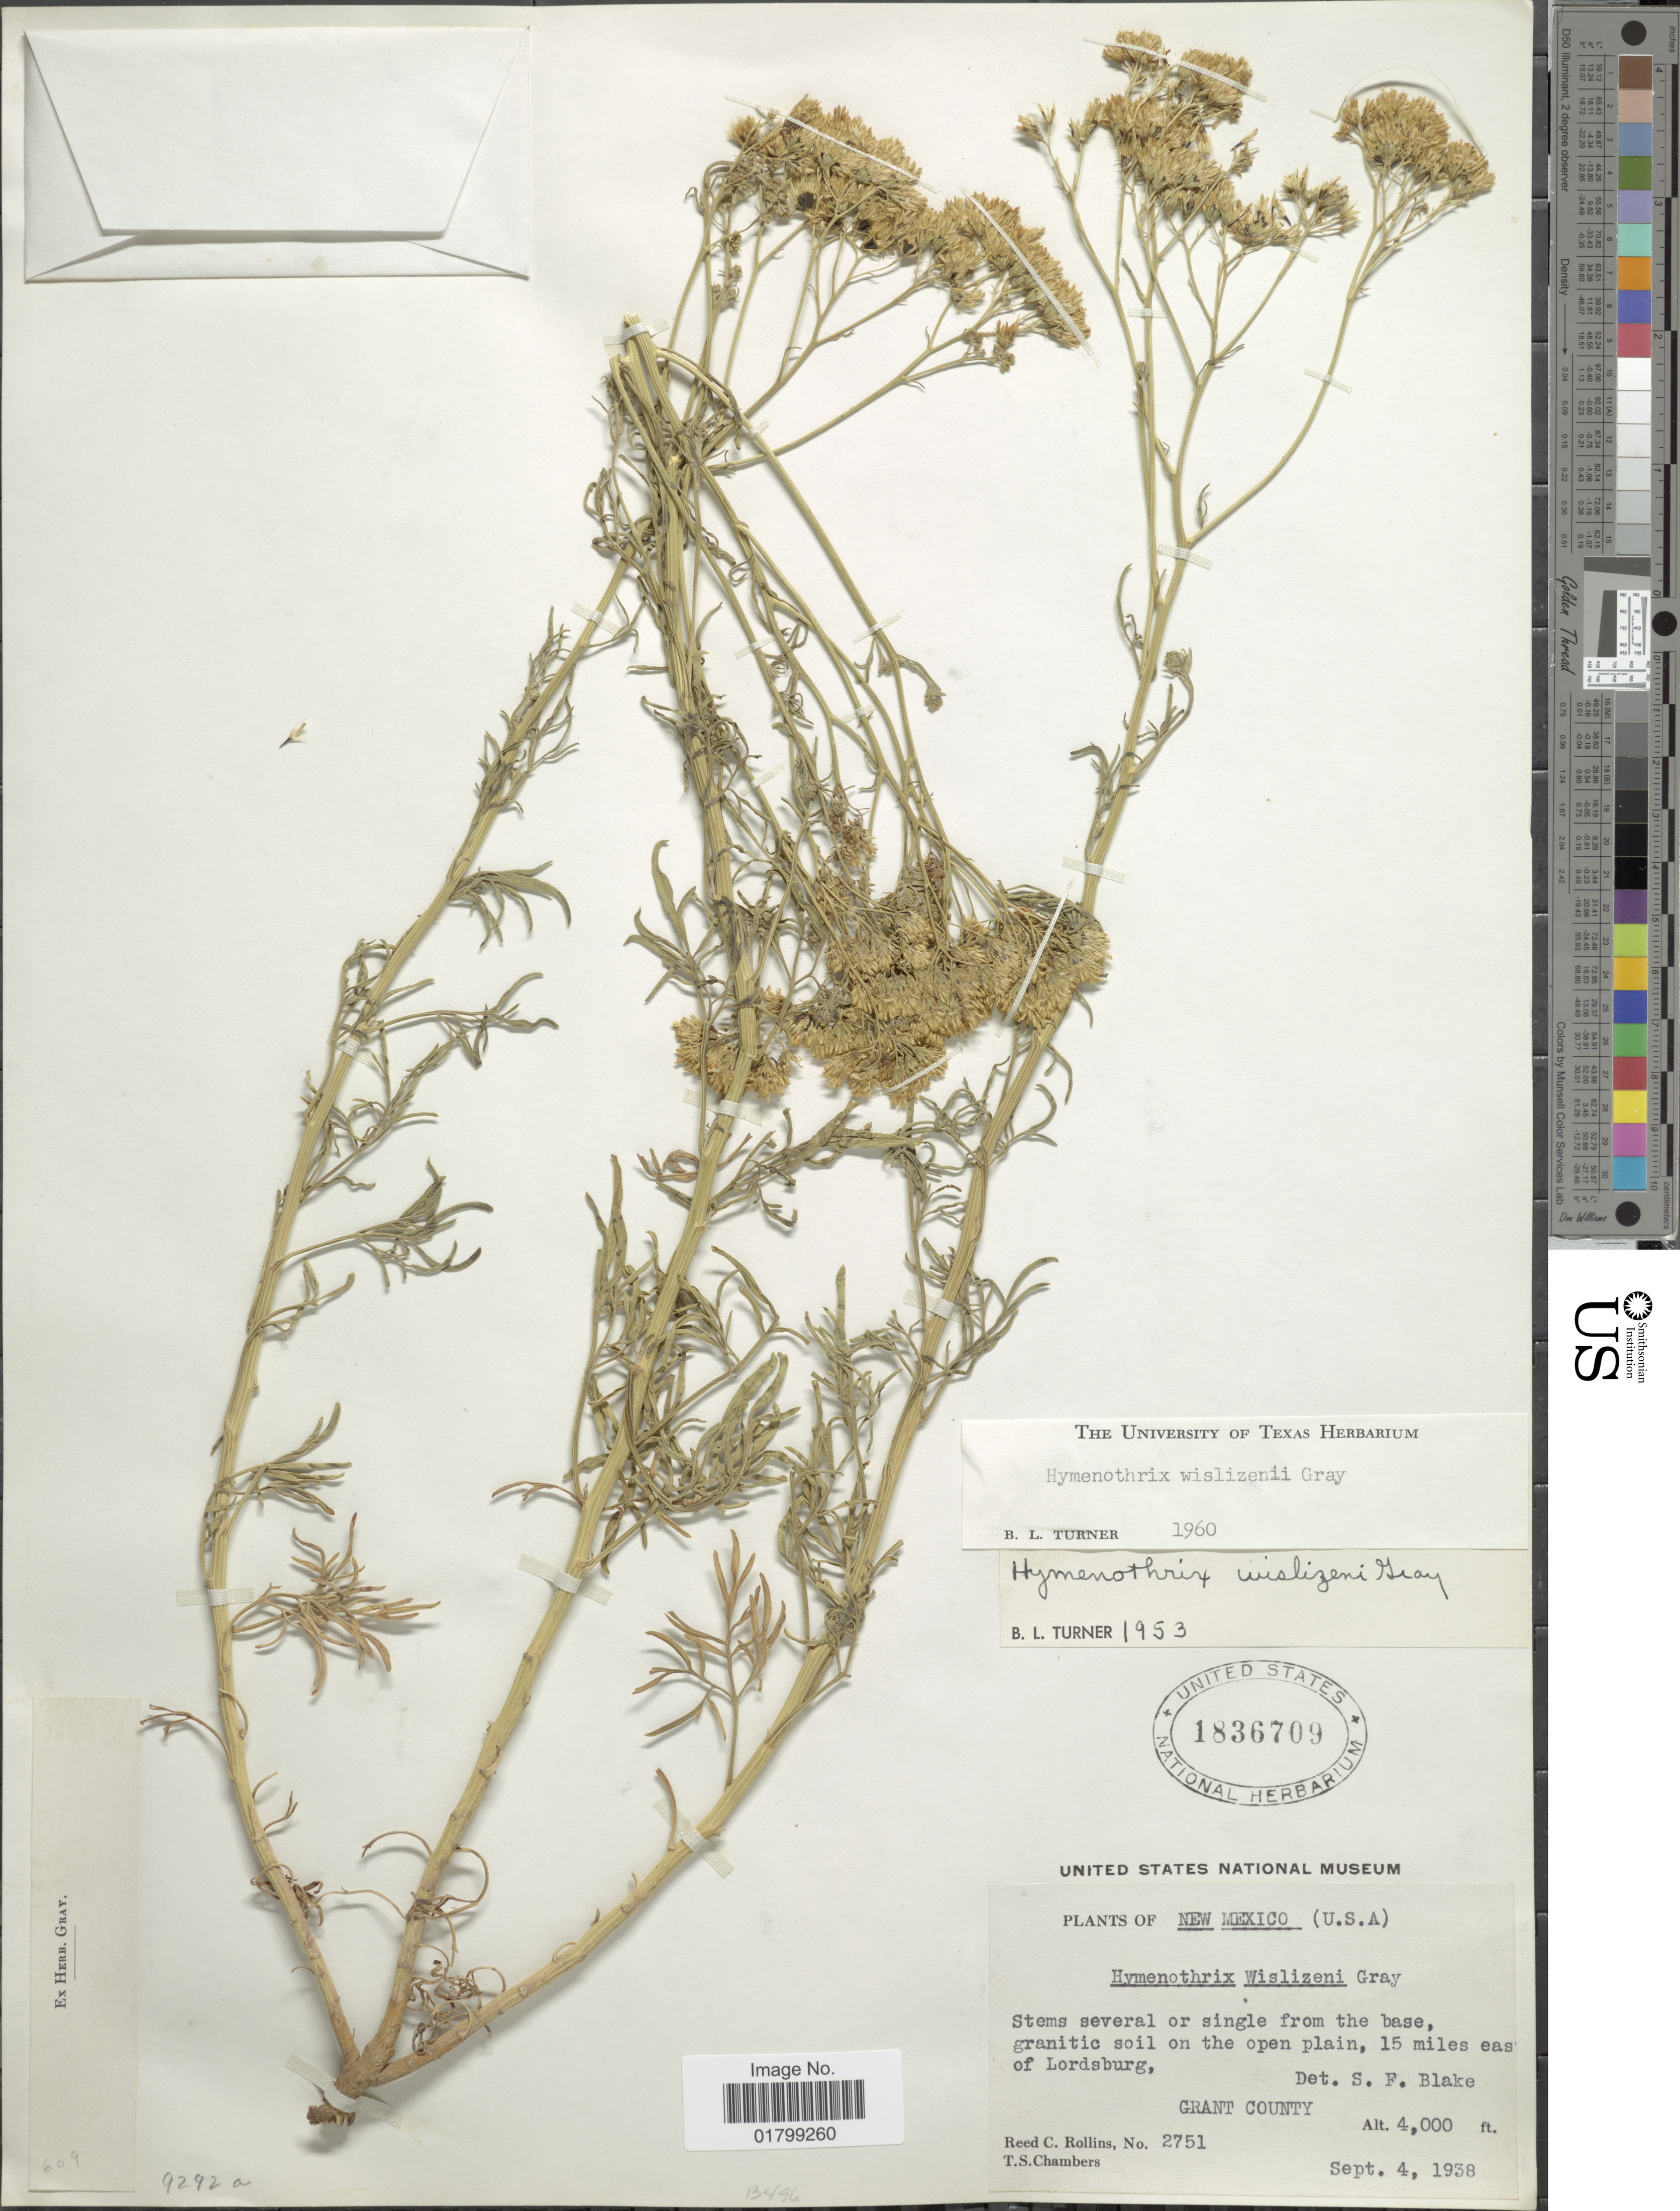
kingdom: Plantae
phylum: Tracheophyta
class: Magnoliopsida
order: Asterales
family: Asteraceae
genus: Hymenothrix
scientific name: Hymenothrix wislizenii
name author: A. Gray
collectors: R. C. Rollins & T. Chambers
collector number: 2751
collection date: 1938-09-04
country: United States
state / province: New Mexico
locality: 15 miles east of Lordsburg, Grand County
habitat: granitic soil on the open plain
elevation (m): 1219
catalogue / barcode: US 1836709